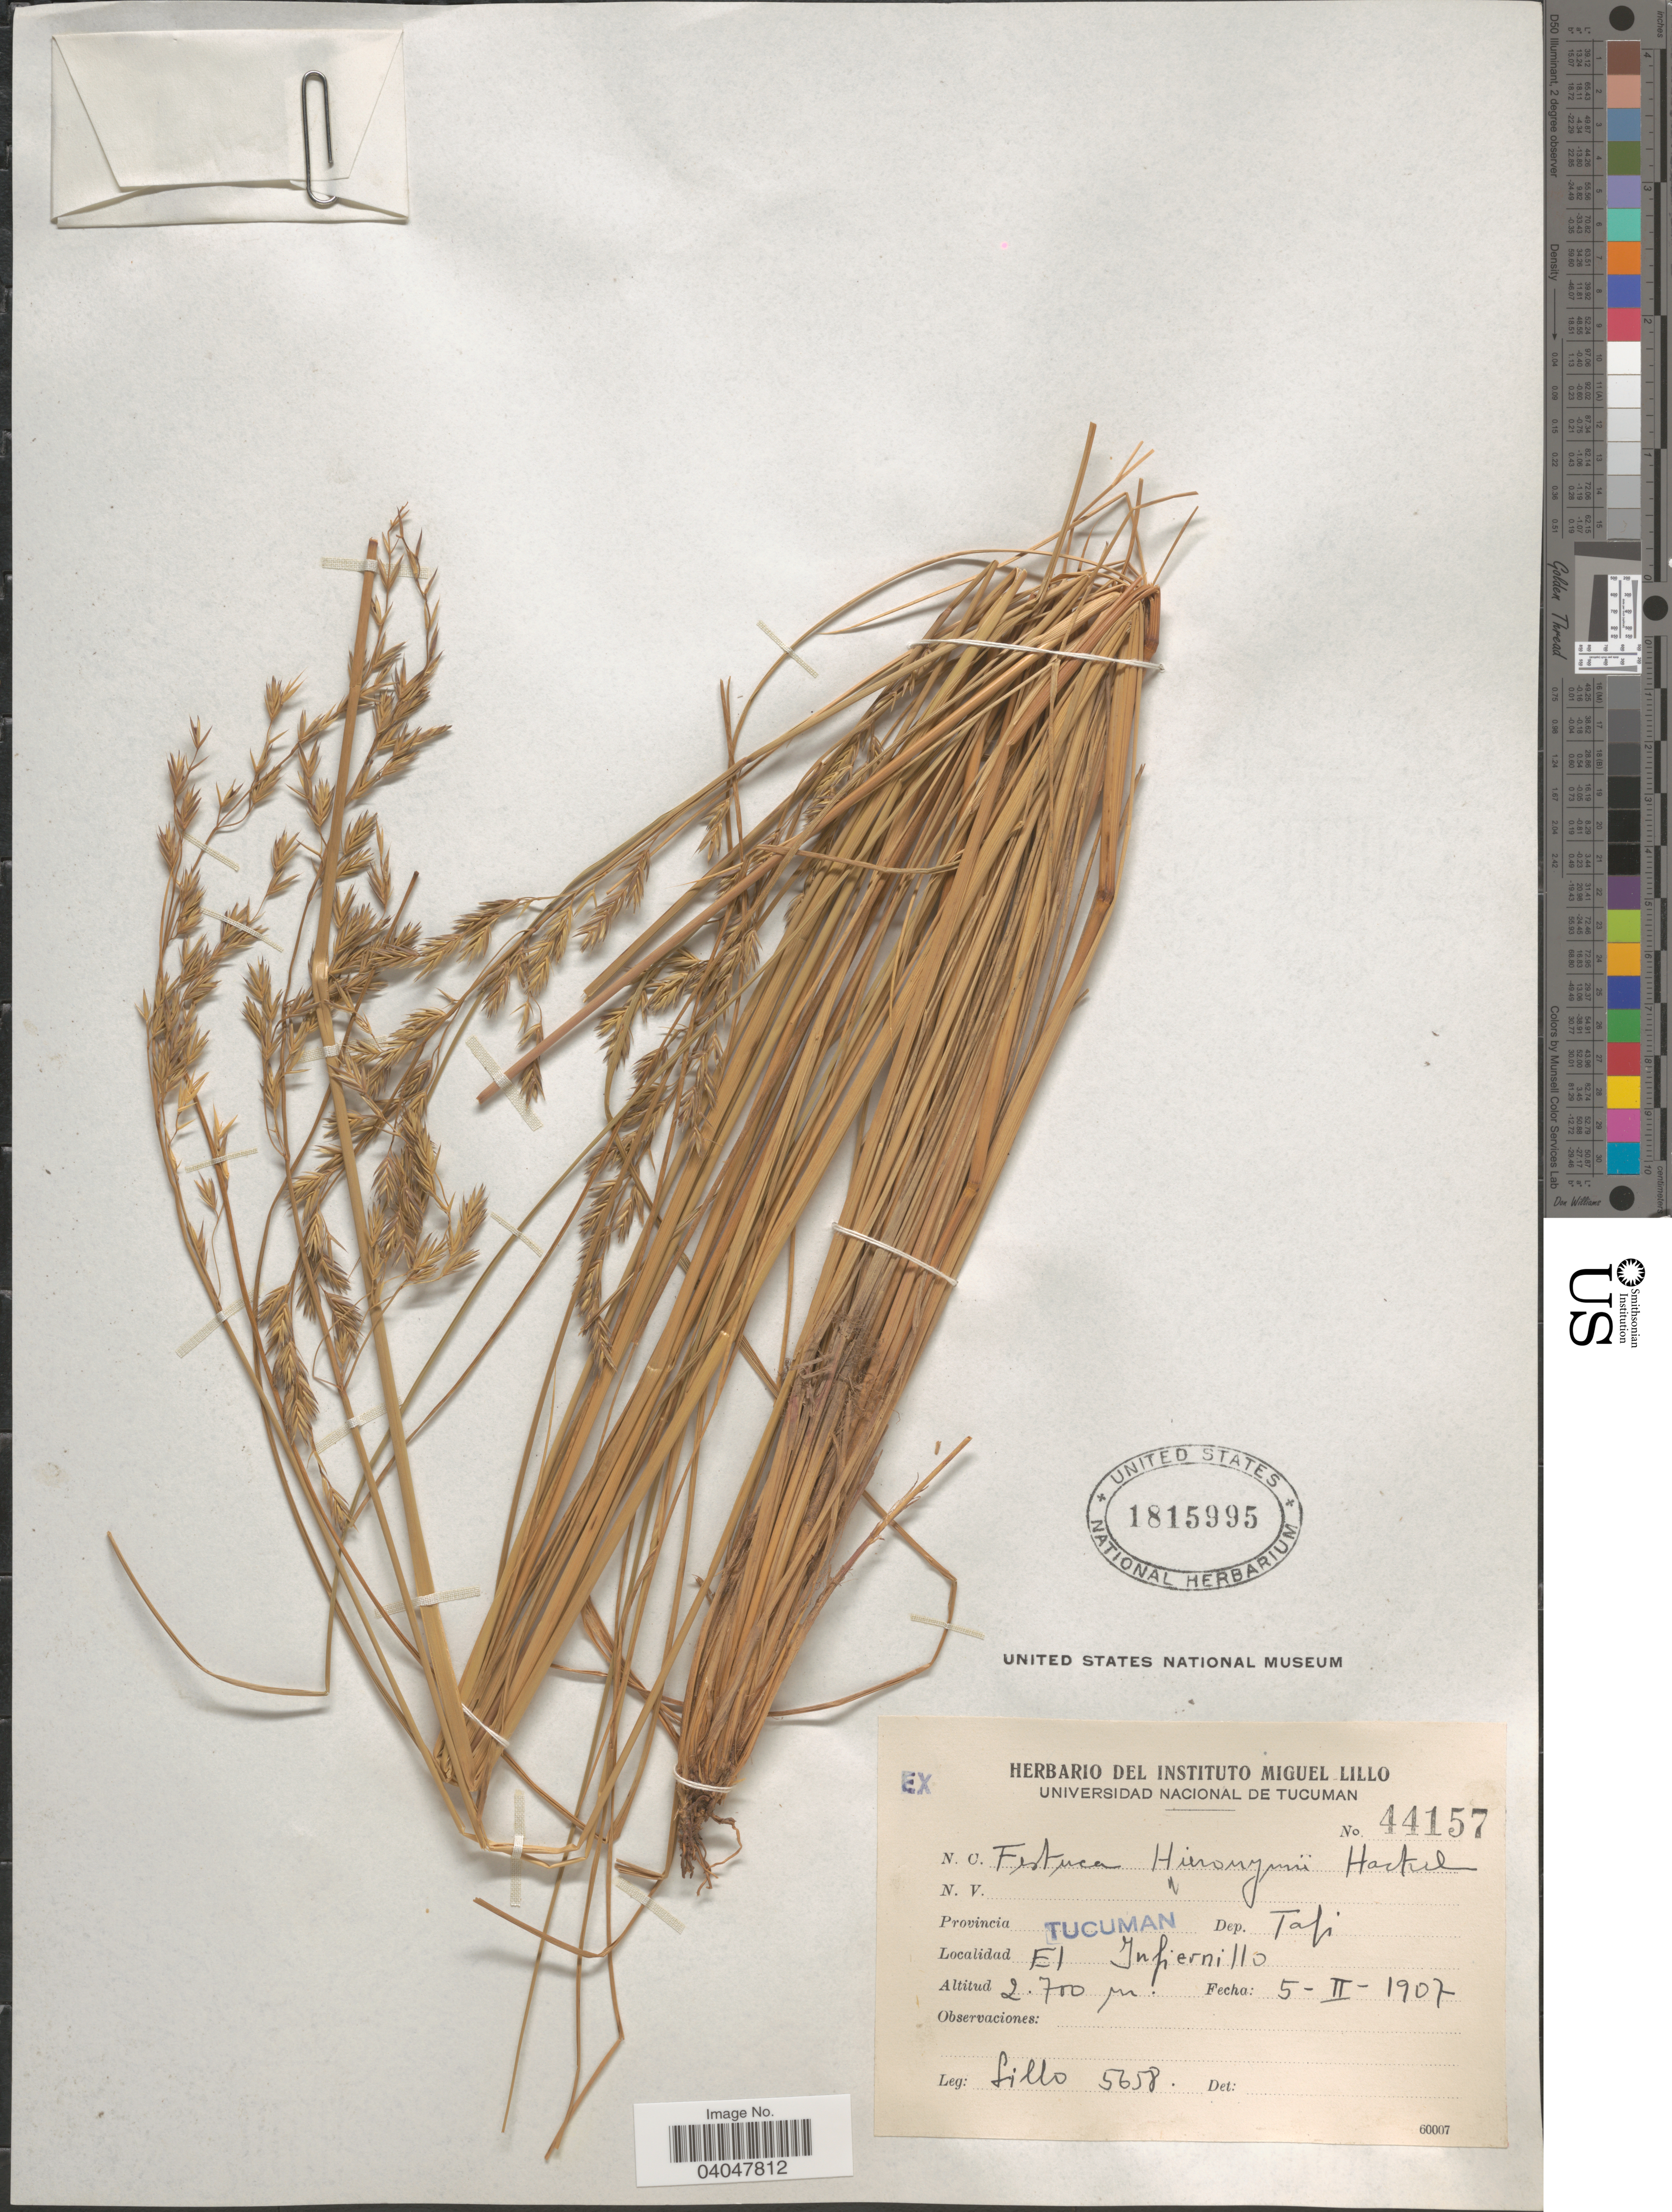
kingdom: Plantae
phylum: Tracheophyta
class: Liliopsida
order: Poales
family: Poaceae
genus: Festuca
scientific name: Festuca hieronymi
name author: Hack.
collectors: M. Lillo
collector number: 5658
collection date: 1907-02-05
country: Argentina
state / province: Tucuman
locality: Dep. Tafi. El Infiernillo.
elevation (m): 2700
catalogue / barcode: US 1815995